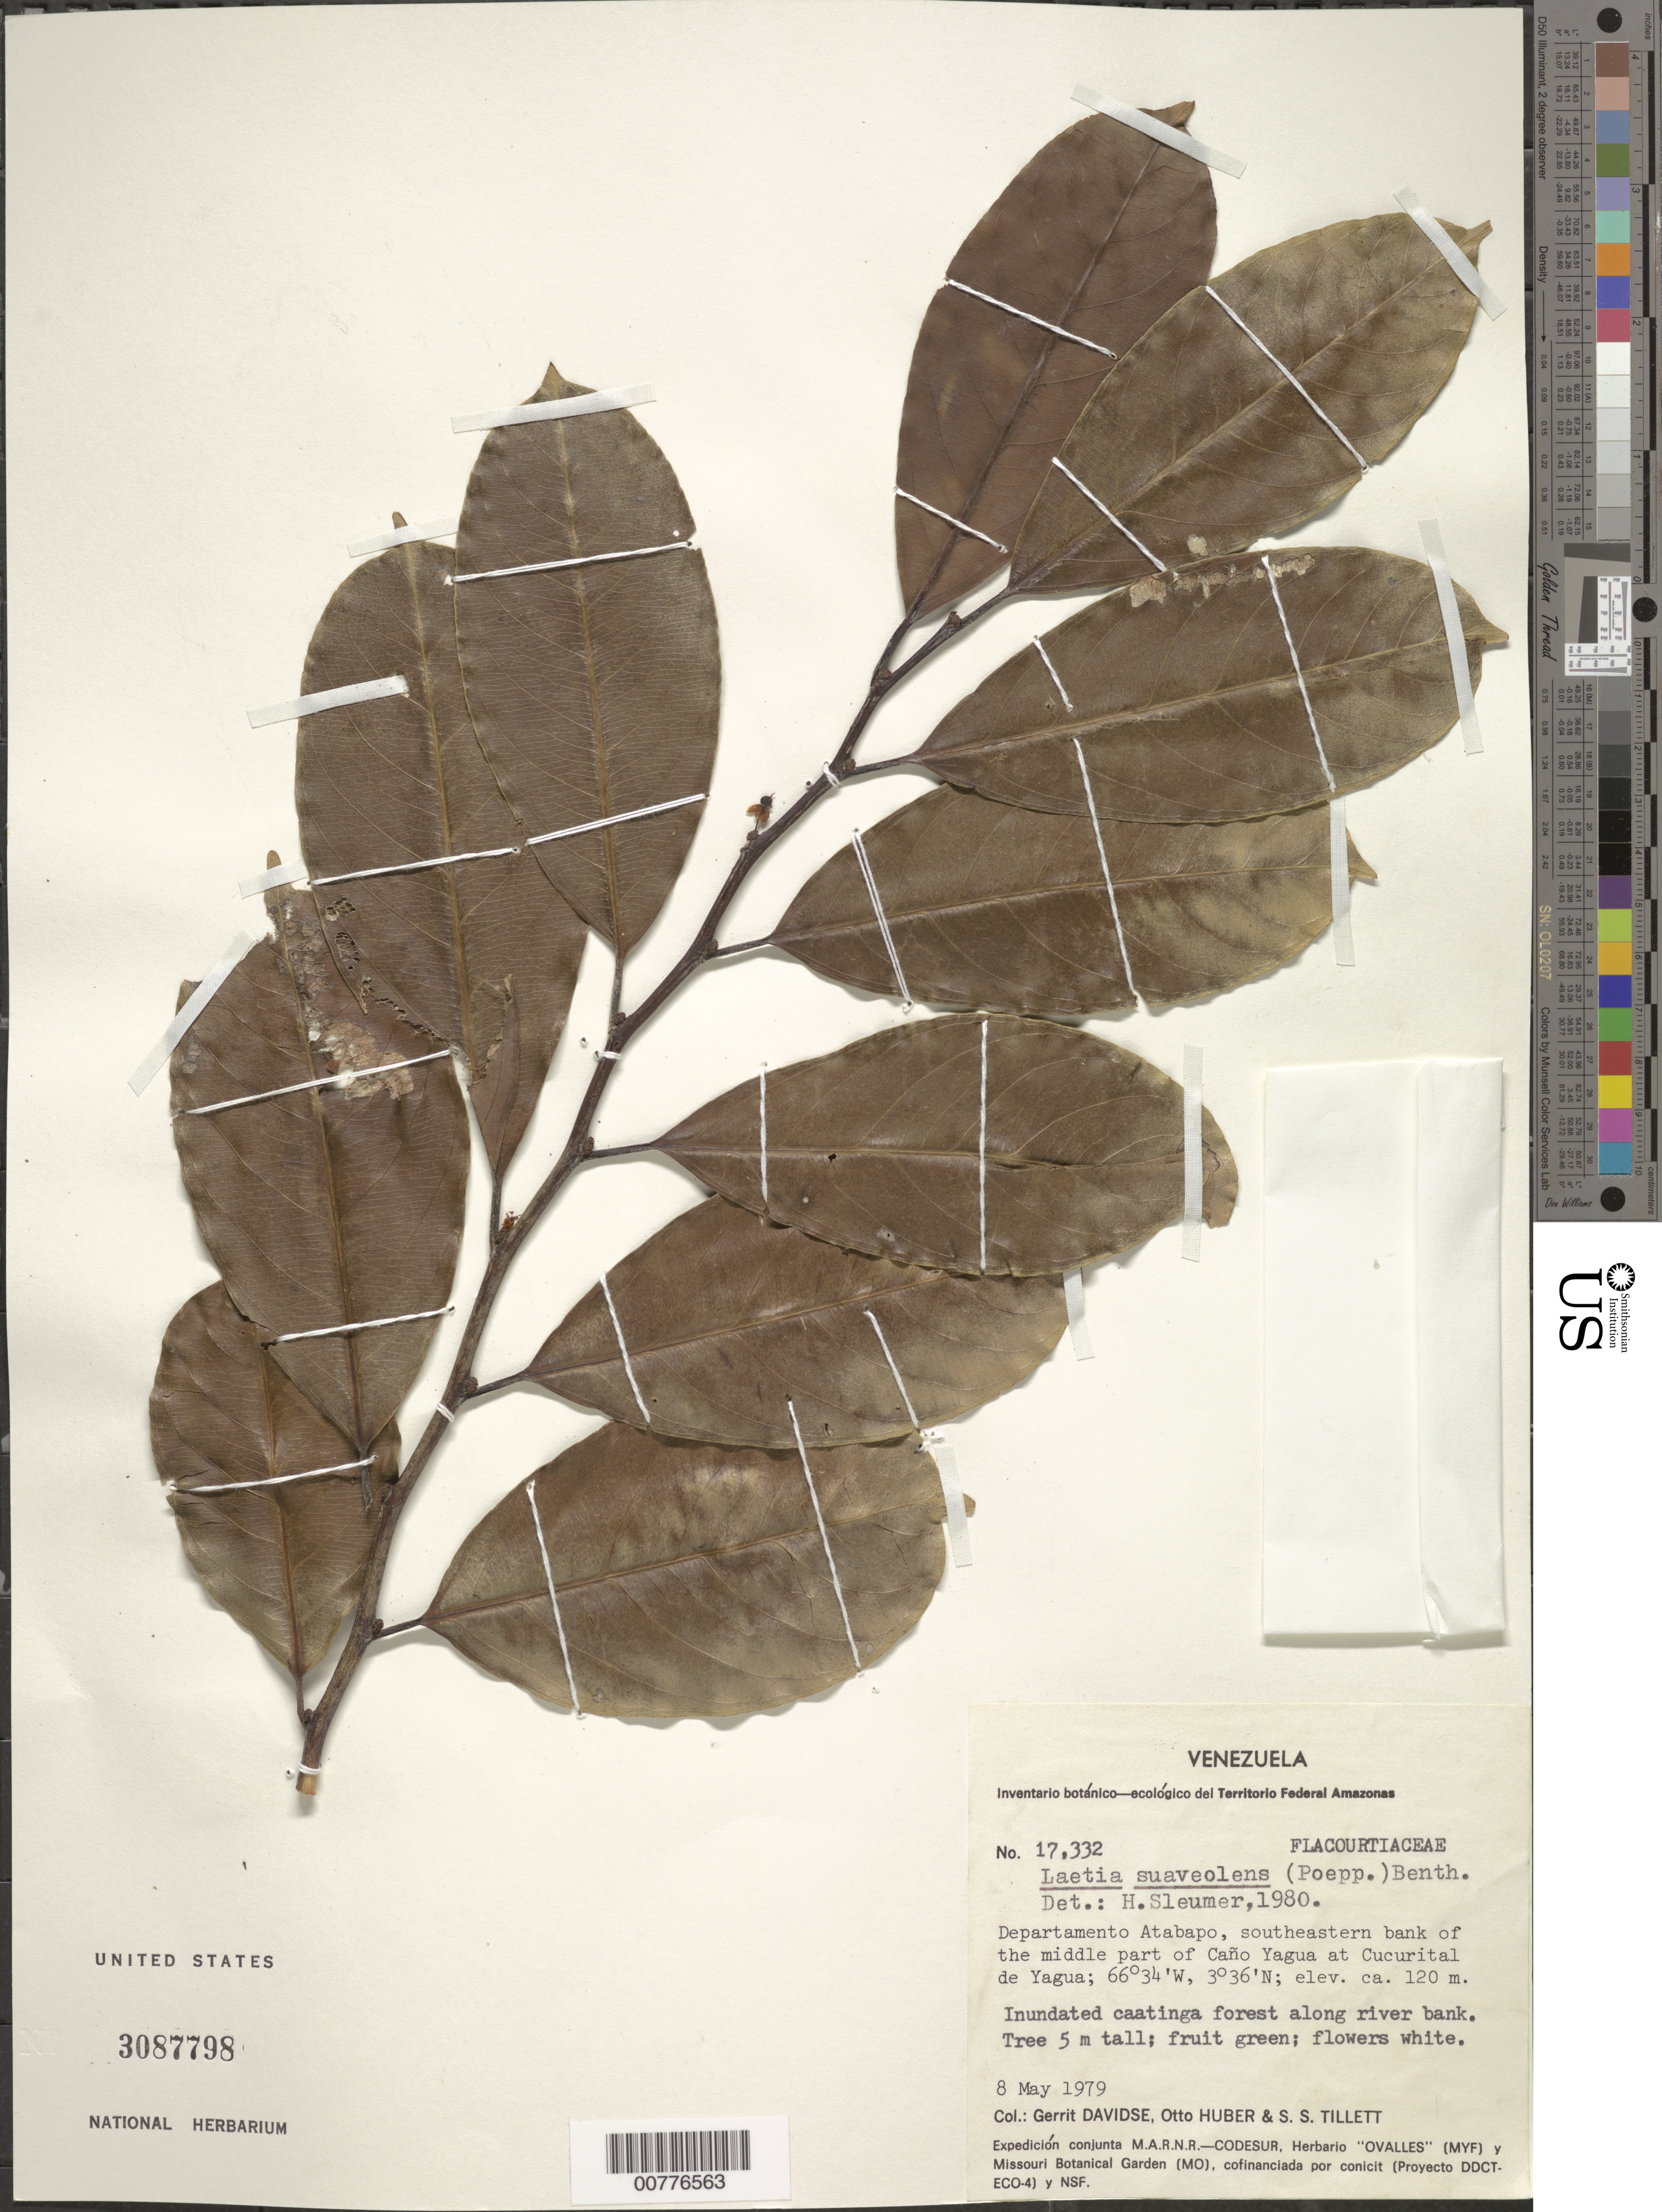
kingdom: Plantae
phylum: Tracheophyta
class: Magnoliopsida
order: Malpighiales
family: Salicaceae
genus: Laetia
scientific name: Laetia suaveolens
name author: (Poepp.) Benth.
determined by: Sleumer, H. O.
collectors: G. Davidse, O. Huber & S. S. Tillett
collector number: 17332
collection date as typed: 8-May-79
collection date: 1979-05-08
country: Venezuela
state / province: Amazonas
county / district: Atabapo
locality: Cucurital de Yagua, SE bank of the middle part of Caño Yagua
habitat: Inundated caatinga forest along riverbank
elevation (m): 120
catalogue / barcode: US 3087798